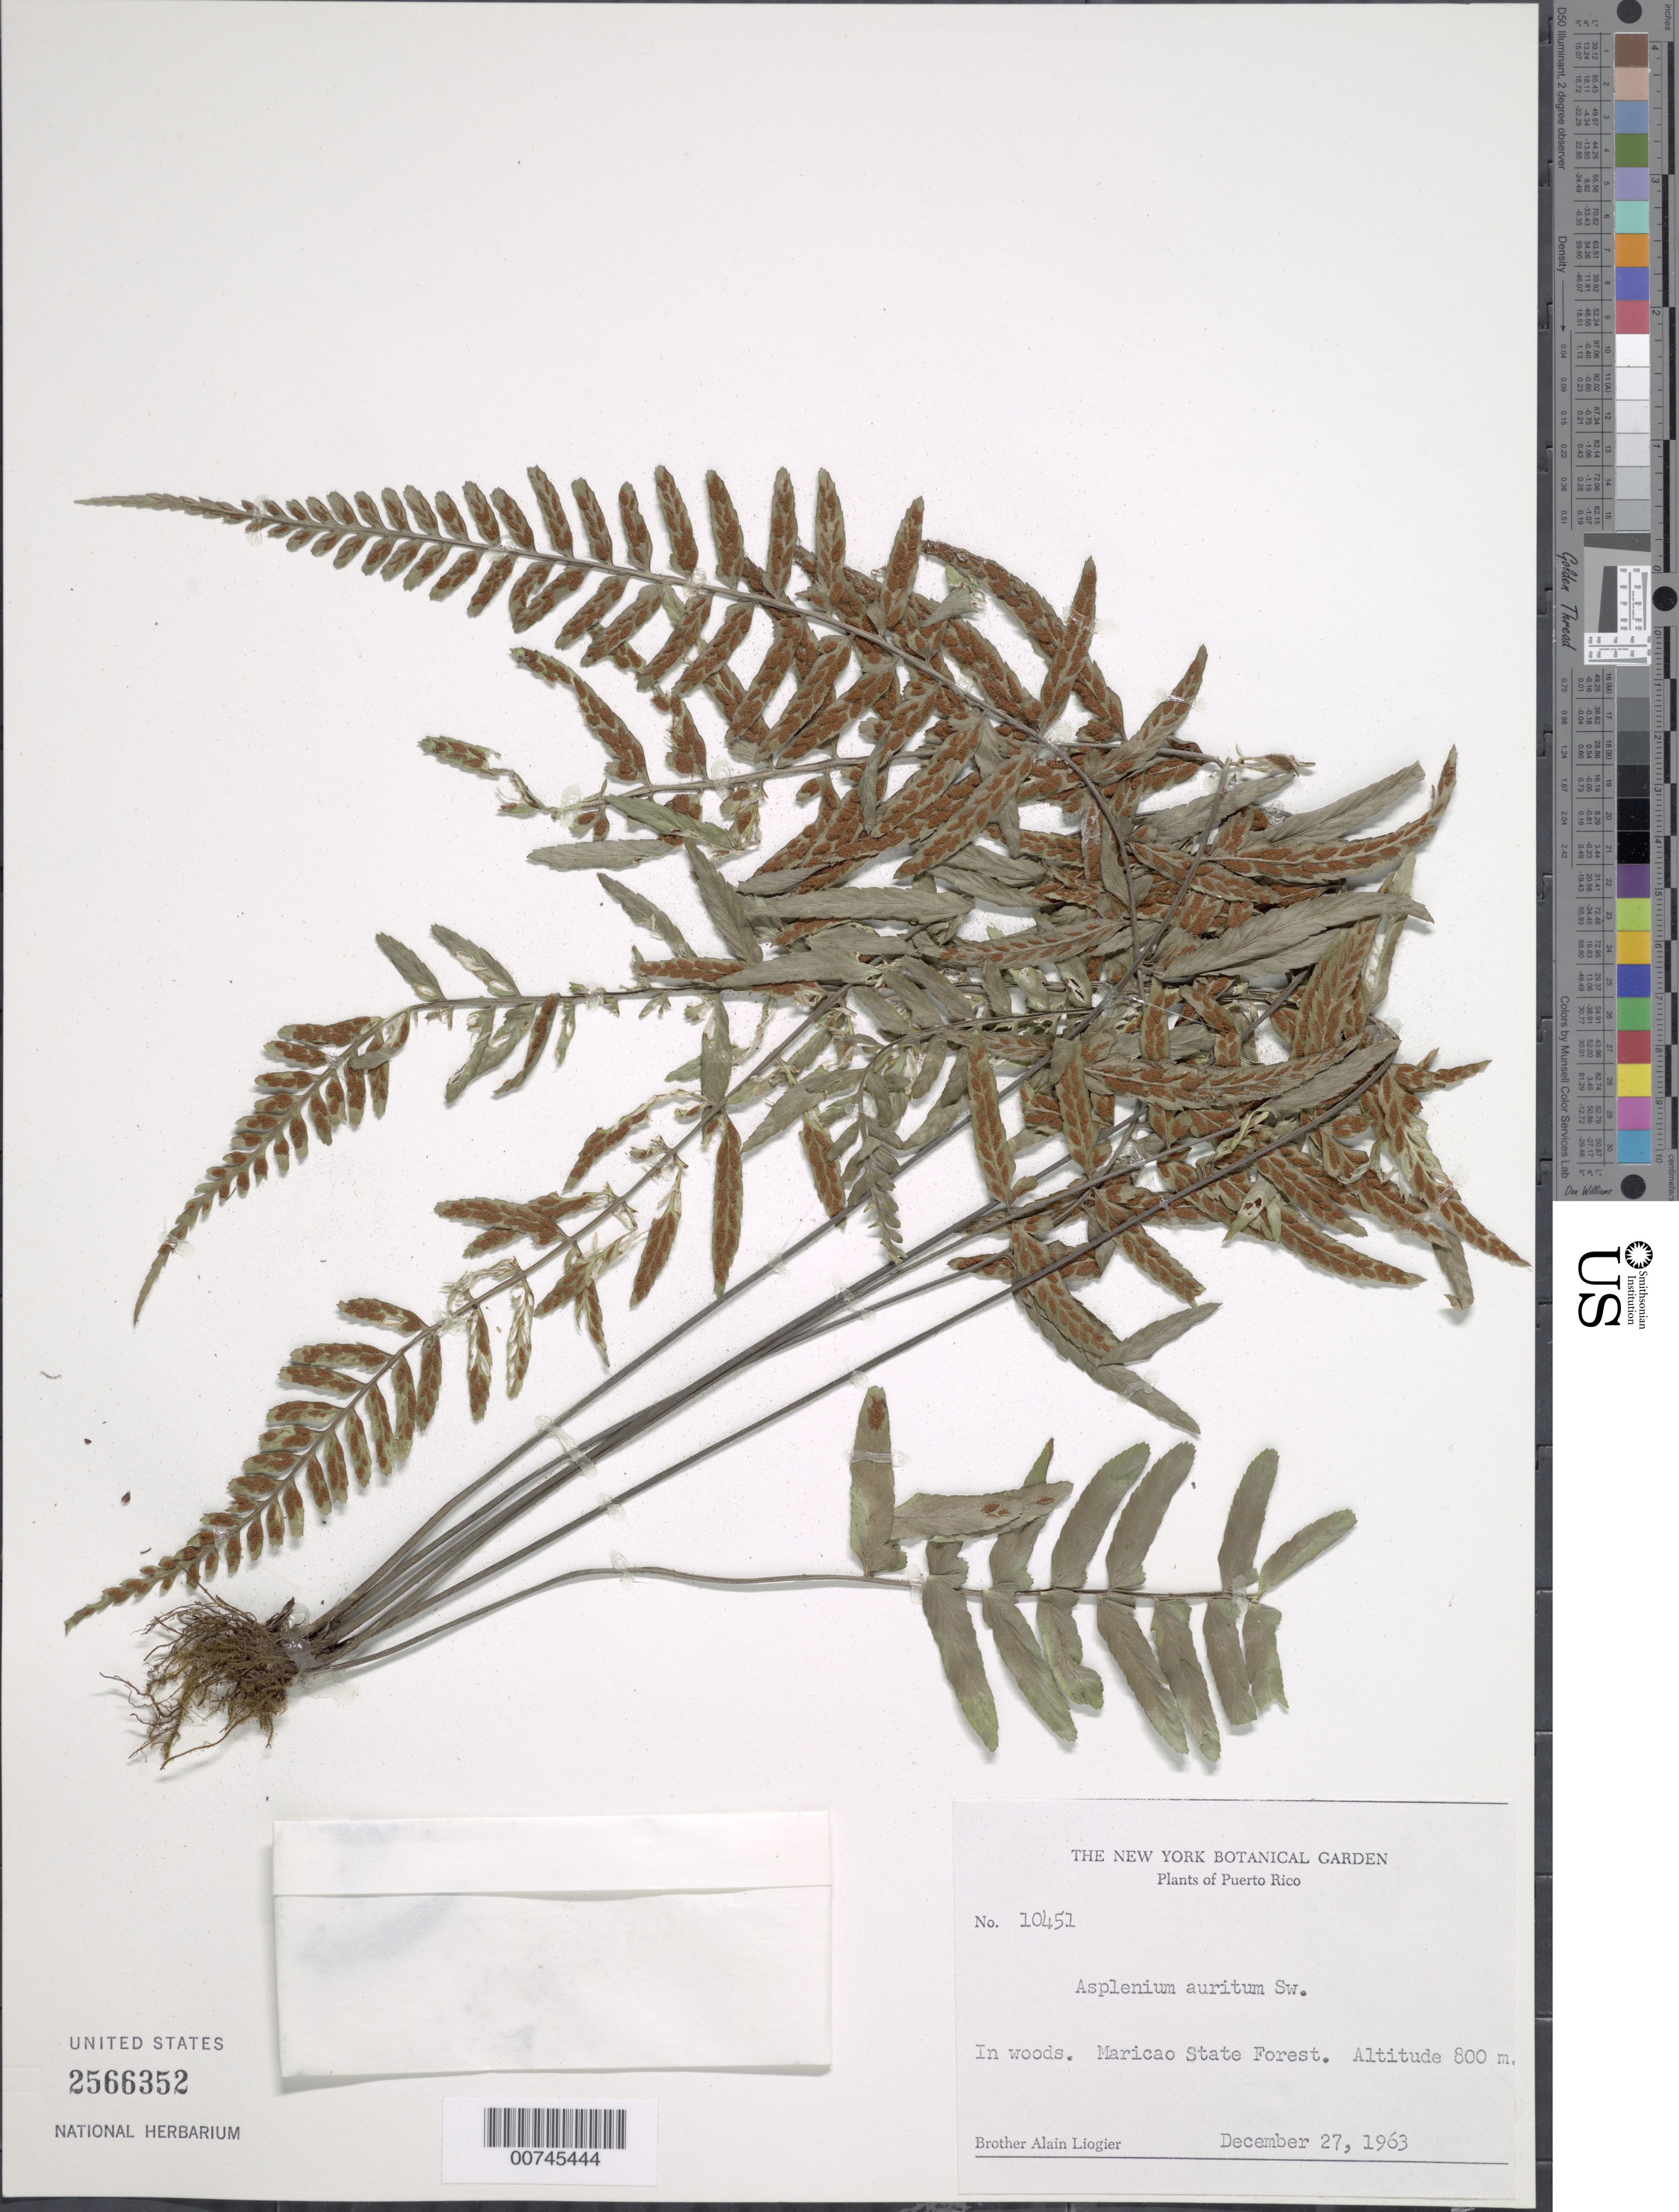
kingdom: Plantae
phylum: Tracheophyta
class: Polypodiopsida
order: Polypodiales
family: Aspleniaceae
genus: Asplenium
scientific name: Asplenium auritum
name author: Sw.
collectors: A. H. Liogier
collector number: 10451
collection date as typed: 27 Dec 1963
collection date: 1963-12-27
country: Puerto Rico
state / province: Maricao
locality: Maricao State Forest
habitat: In woods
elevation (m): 800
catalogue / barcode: US 2566352